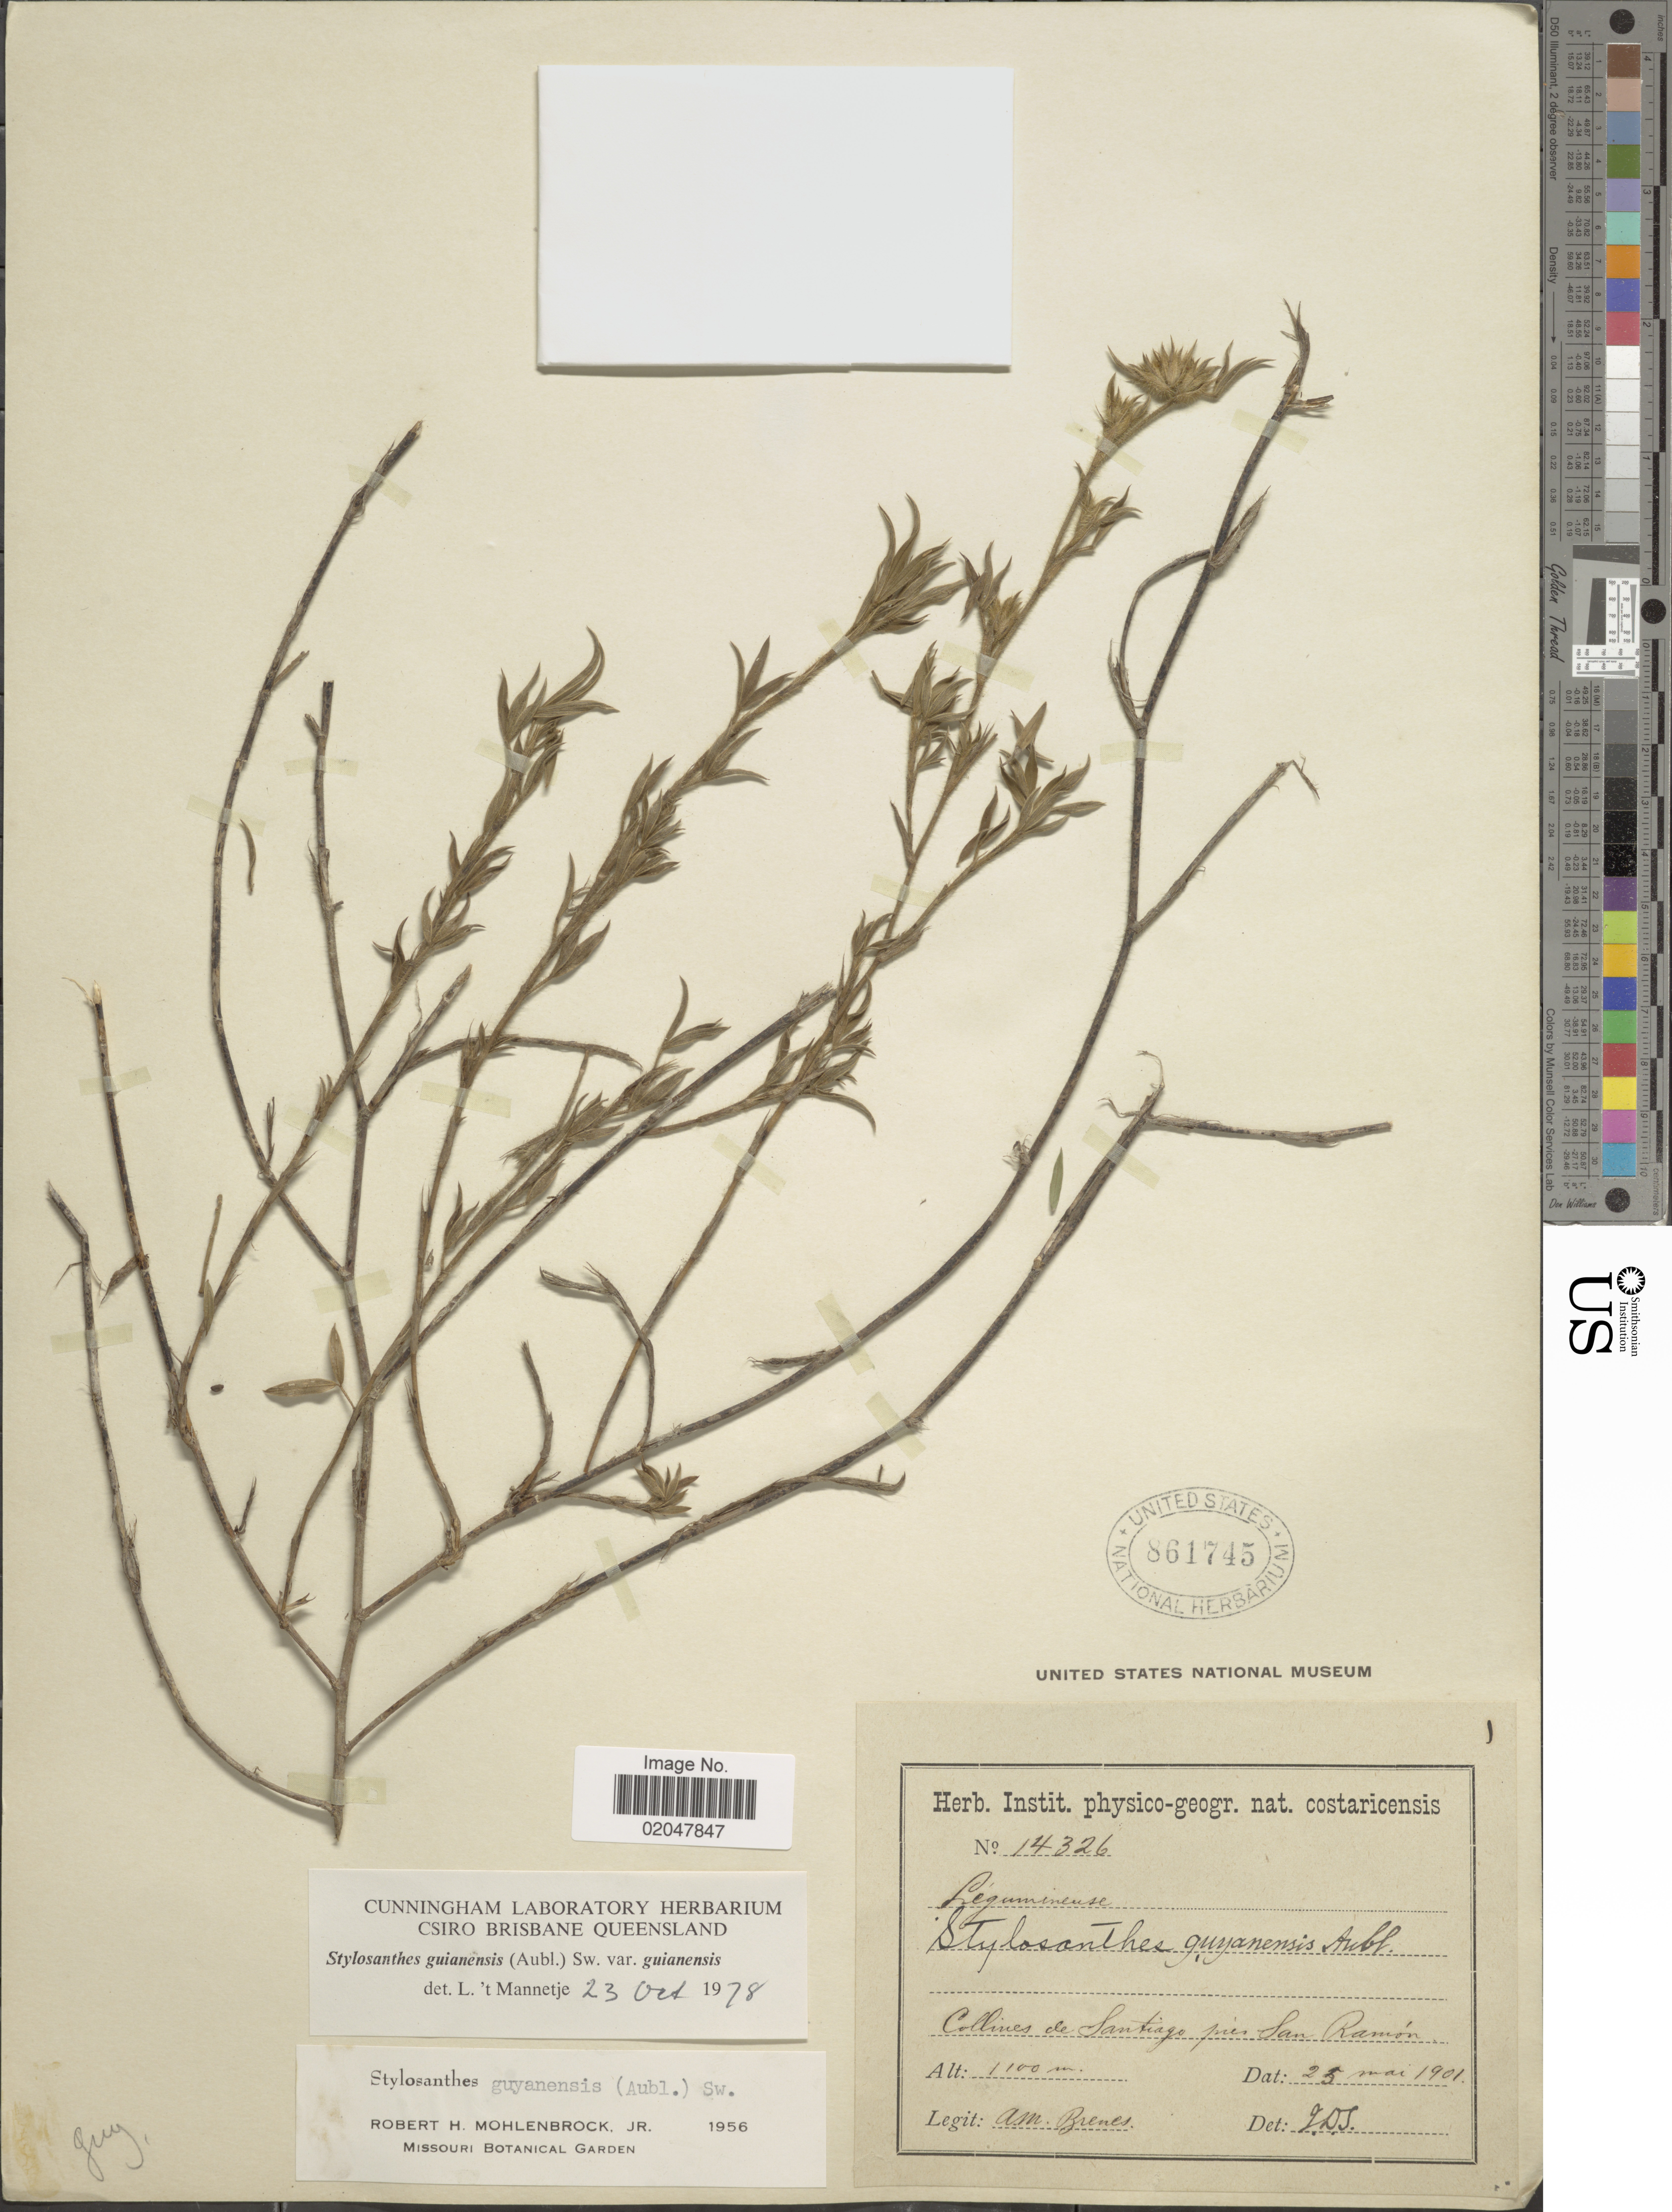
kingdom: Plantae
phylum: Tracheophyta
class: Magnoliopsida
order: Fabales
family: Fabaceae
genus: Stylosanthes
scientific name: Stylosanthes guianensis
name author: (Aubl.) Sw.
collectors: A. Brenes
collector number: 14326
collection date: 1901-05-25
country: Costa Rica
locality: Collines de Santiago pres San Ramon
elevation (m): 1100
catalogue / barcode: US 861745